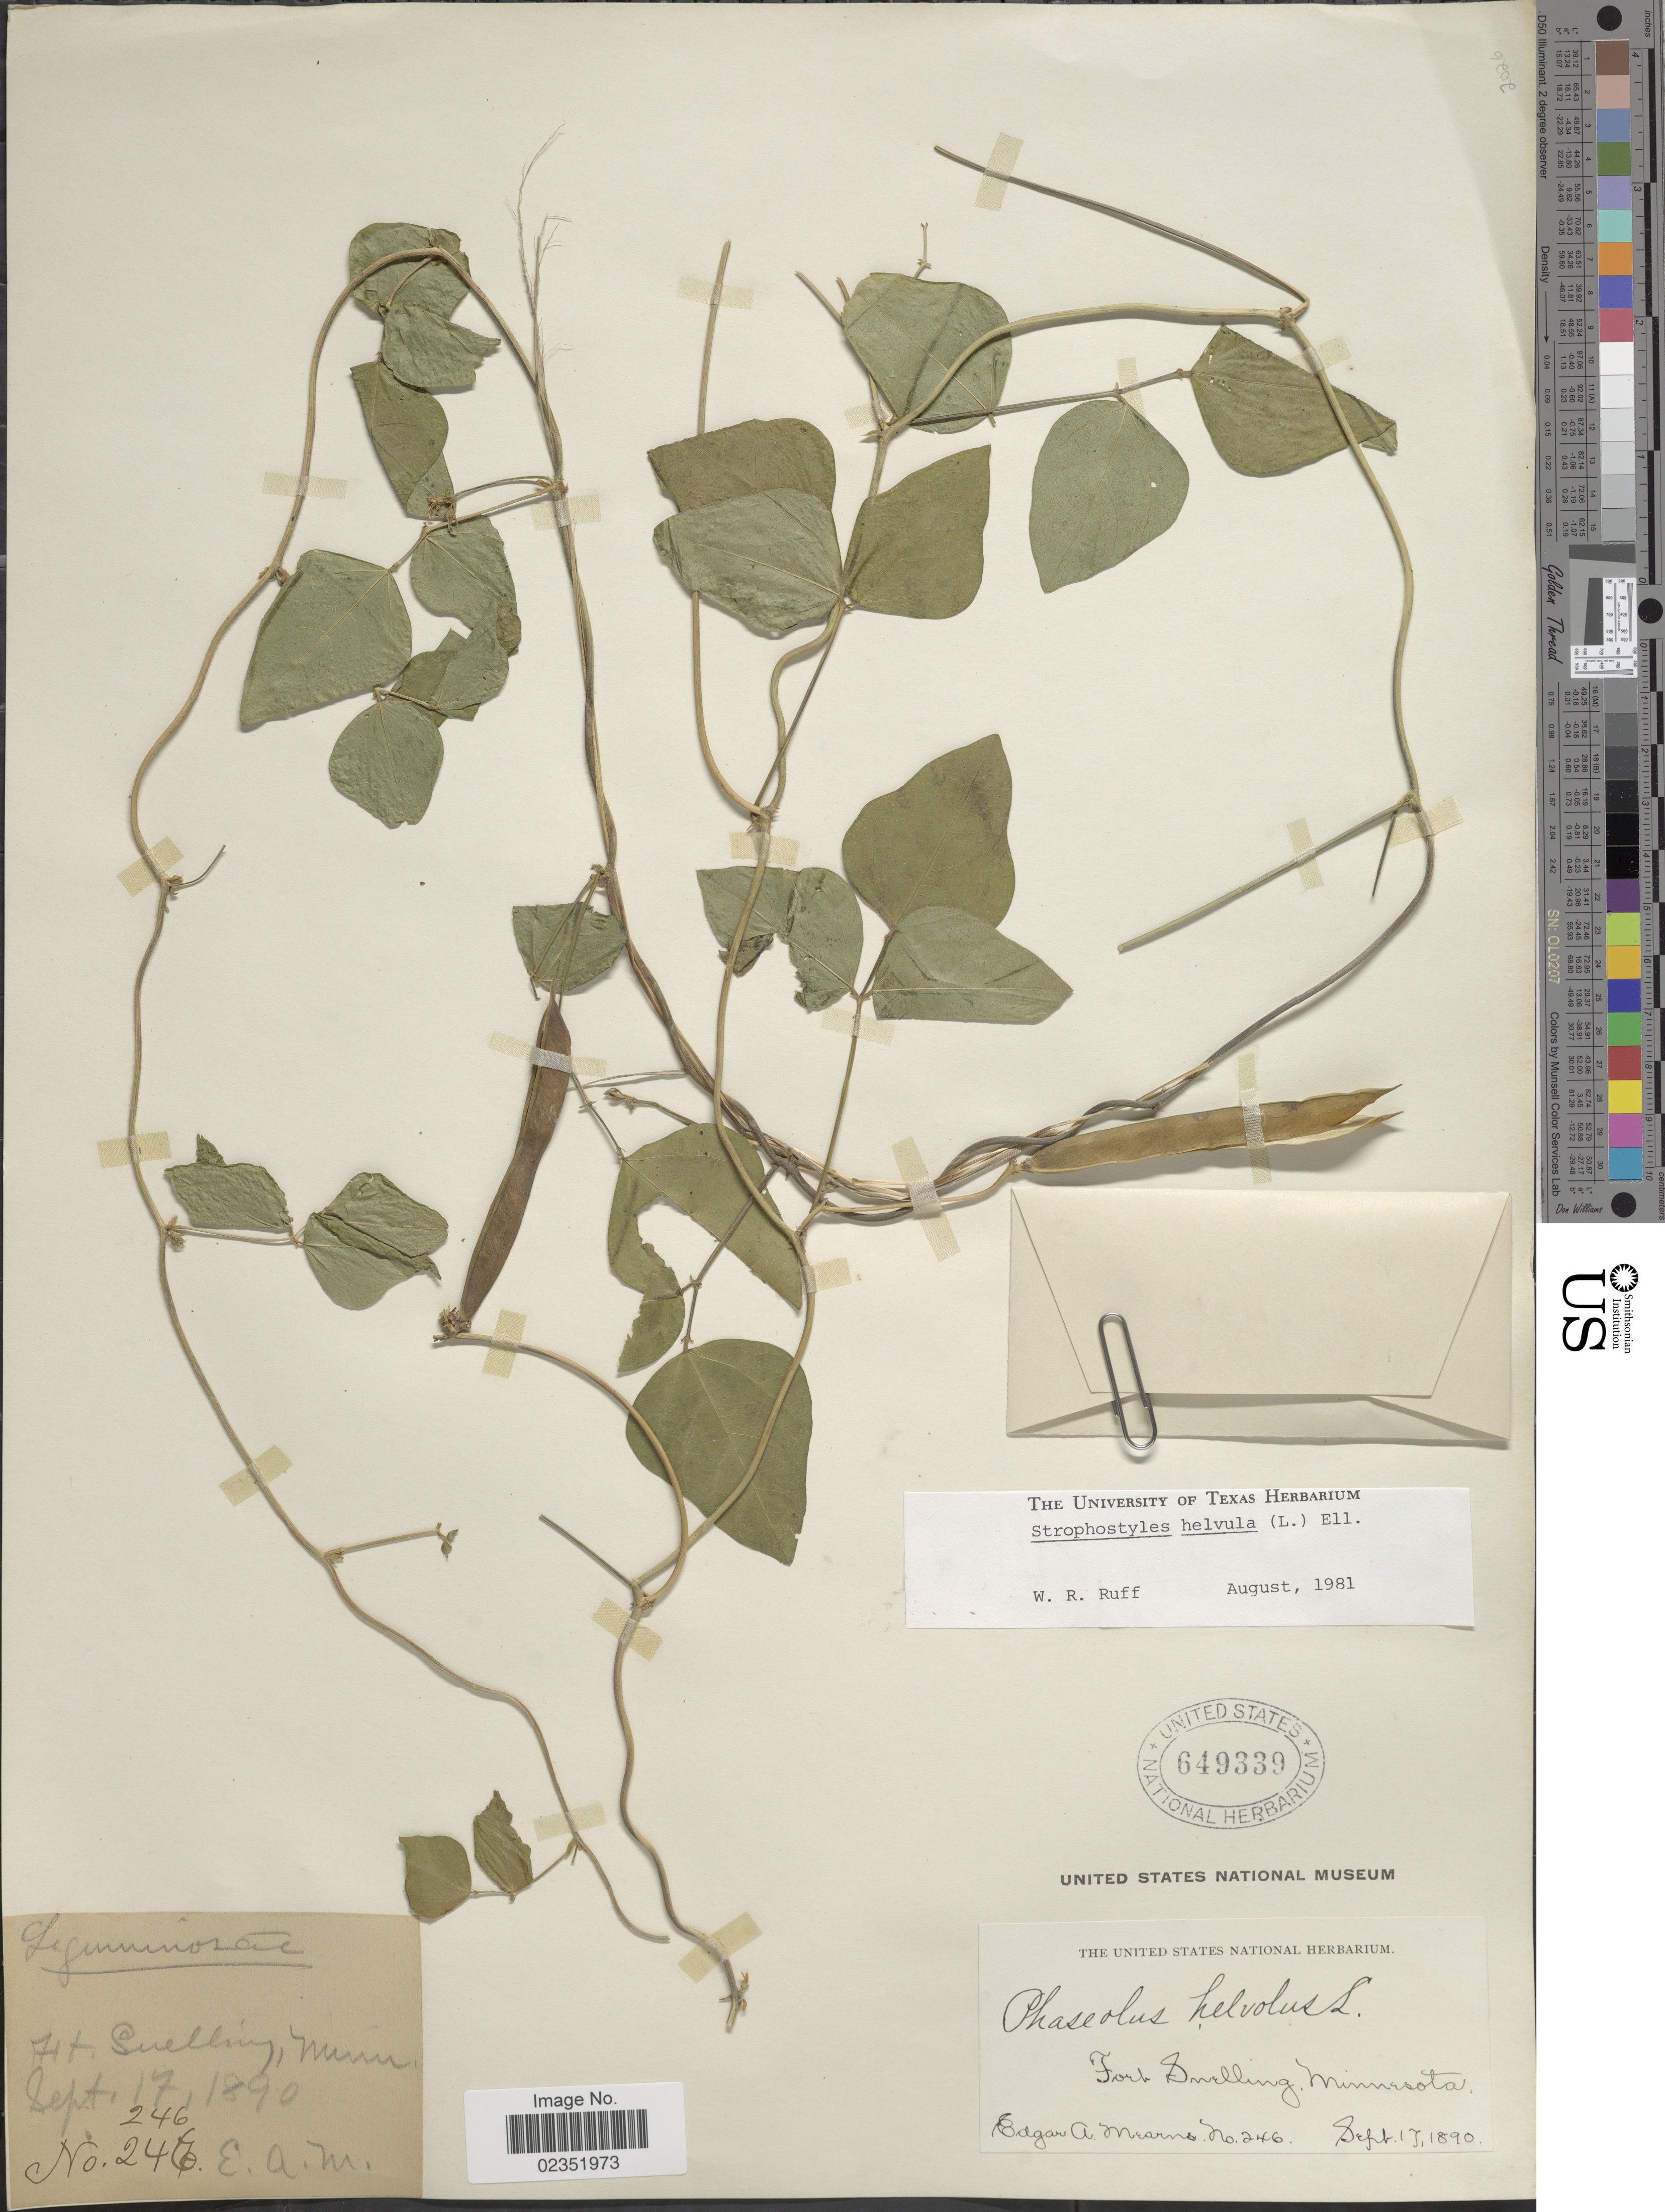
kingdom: Plantae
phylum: Tracheophyta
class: Magnoliopsida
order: Fabales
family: Fabaceae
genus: Strophostyles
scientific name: Strophostyles helvola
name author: (L.) Elliott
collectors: E. A. Mearns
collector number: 246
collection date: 1890-09-17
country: United States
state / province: Minnesota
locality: Fort Snelling.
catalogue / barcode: US 649339